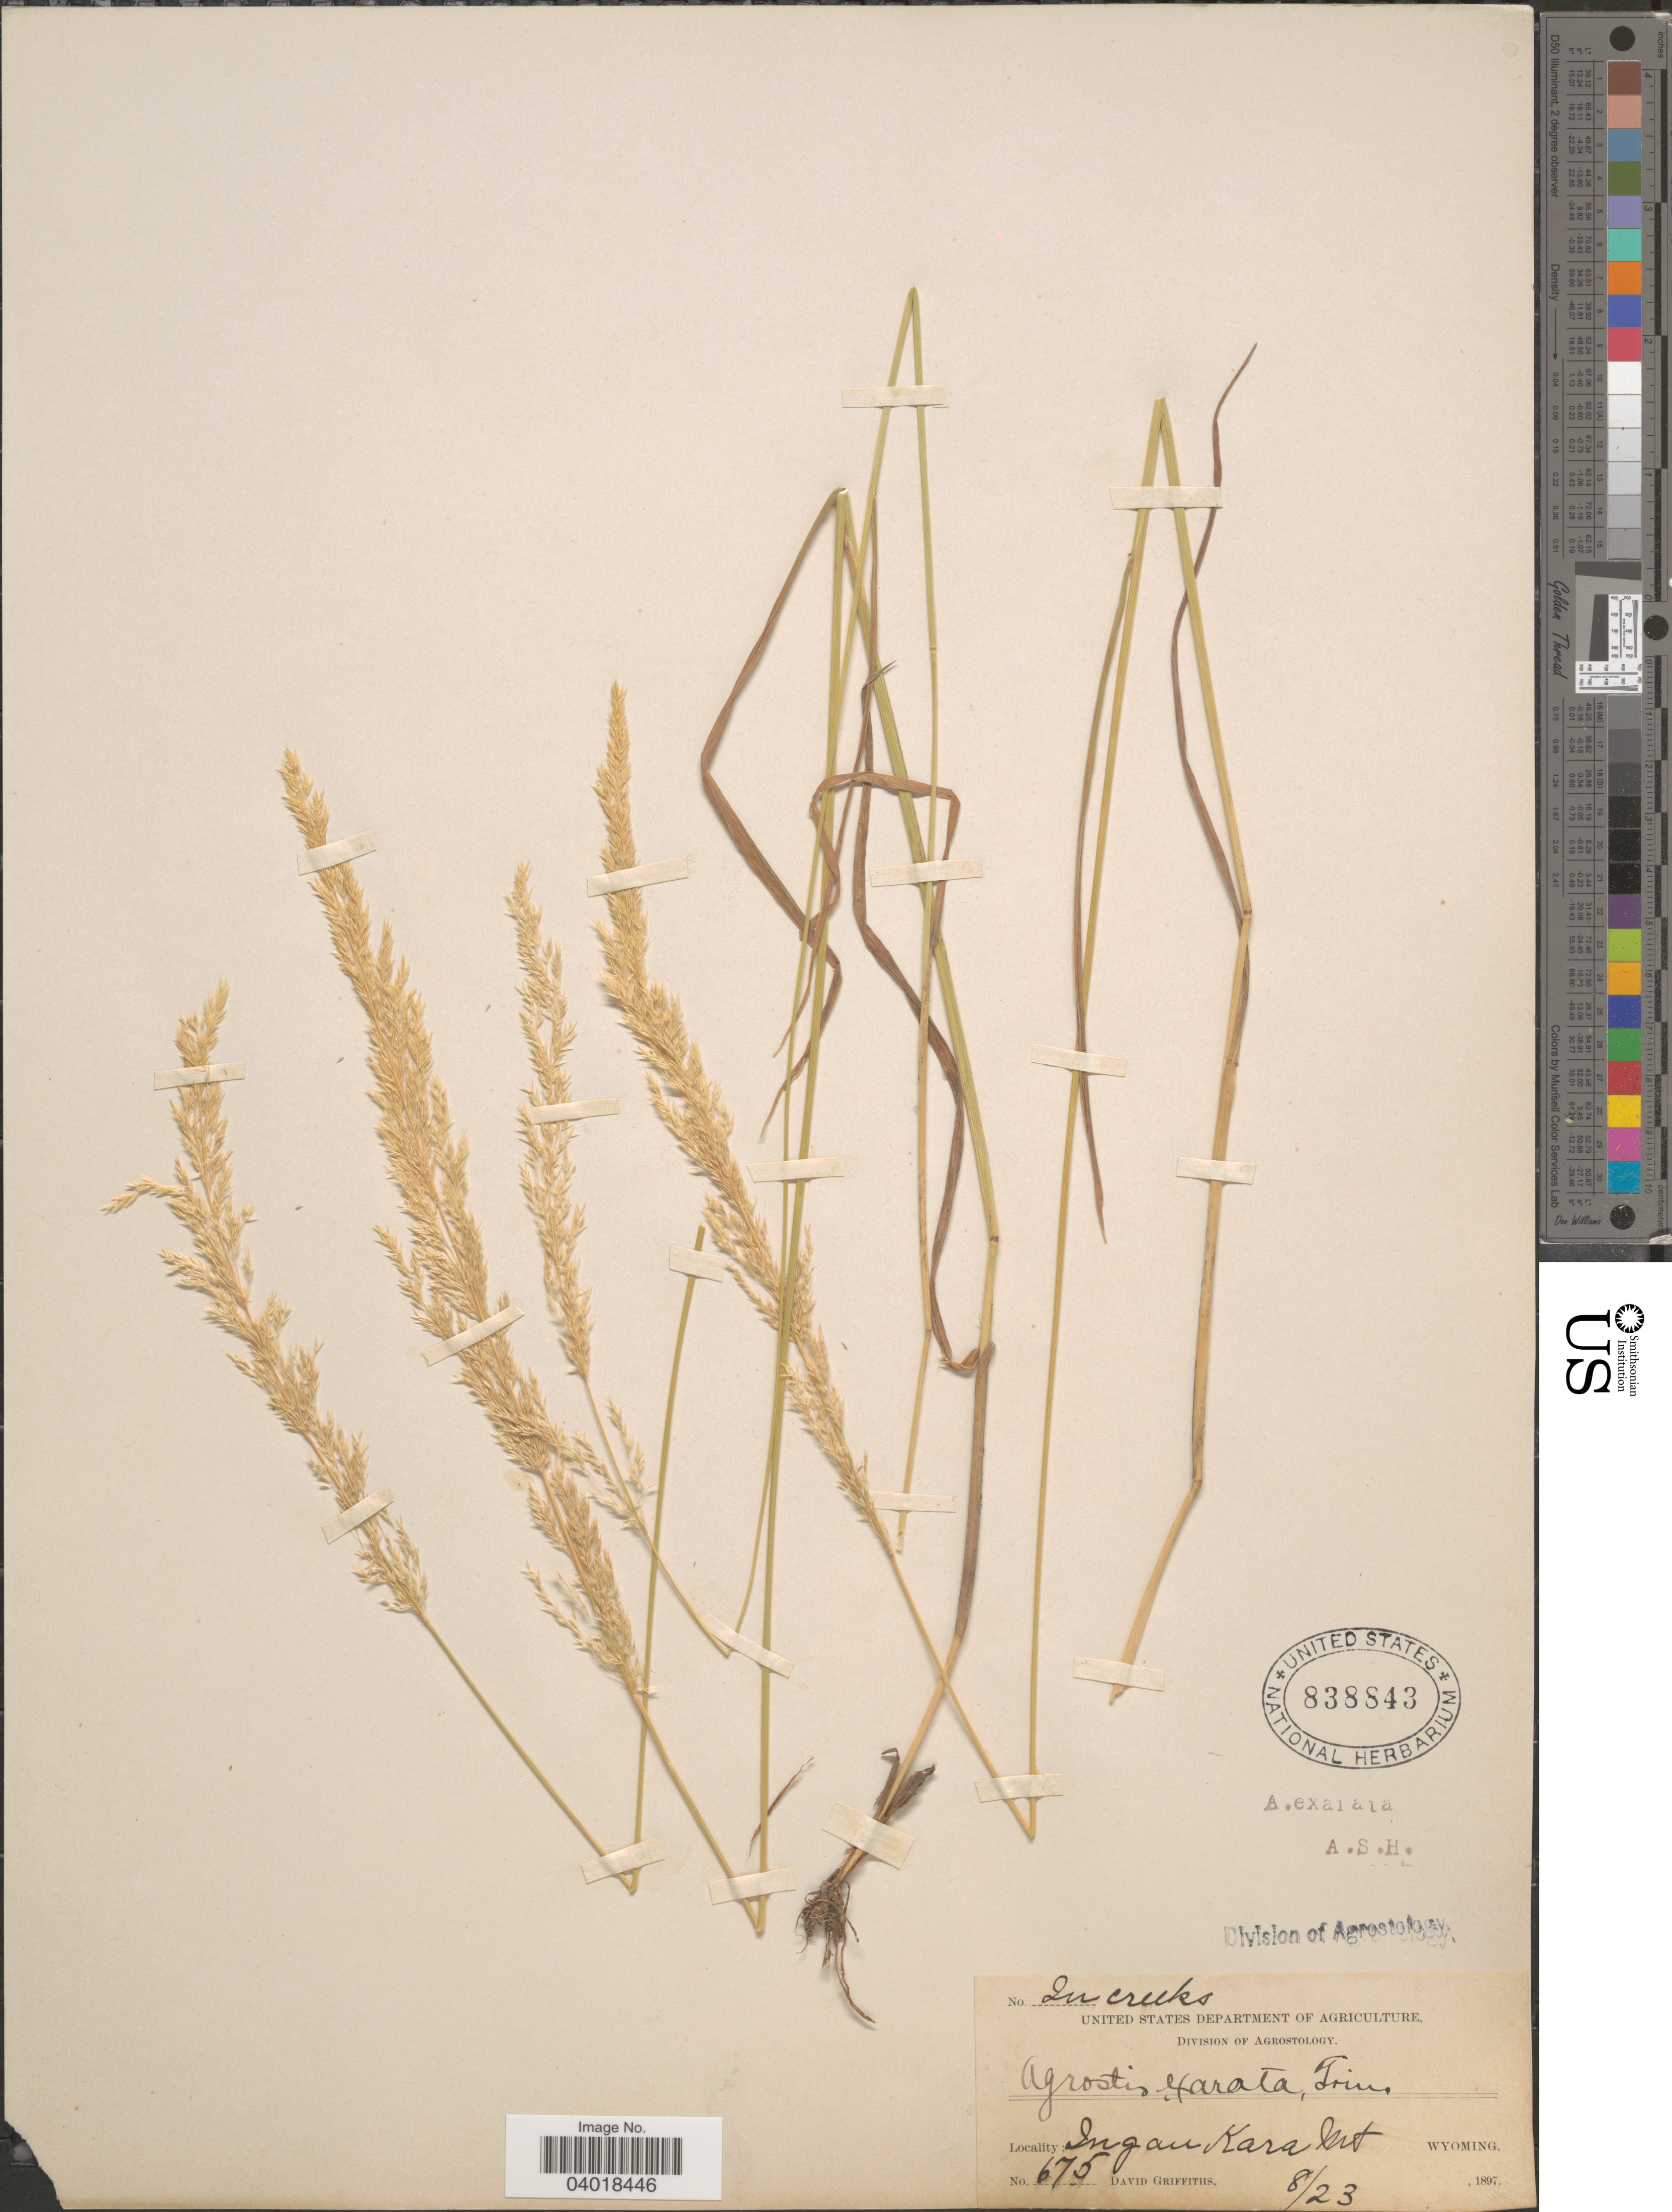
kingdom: Plantae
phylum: Tracheophyta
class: Liliopsida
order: Poales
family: Poaceae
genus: Agrostis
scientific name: Agrostis exarata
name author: Trin.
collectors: D. Griffiths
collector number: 675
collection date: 1897-08-23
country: United States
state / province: Wyoming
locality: Ingan Kara Mt.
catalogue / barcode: US 838843